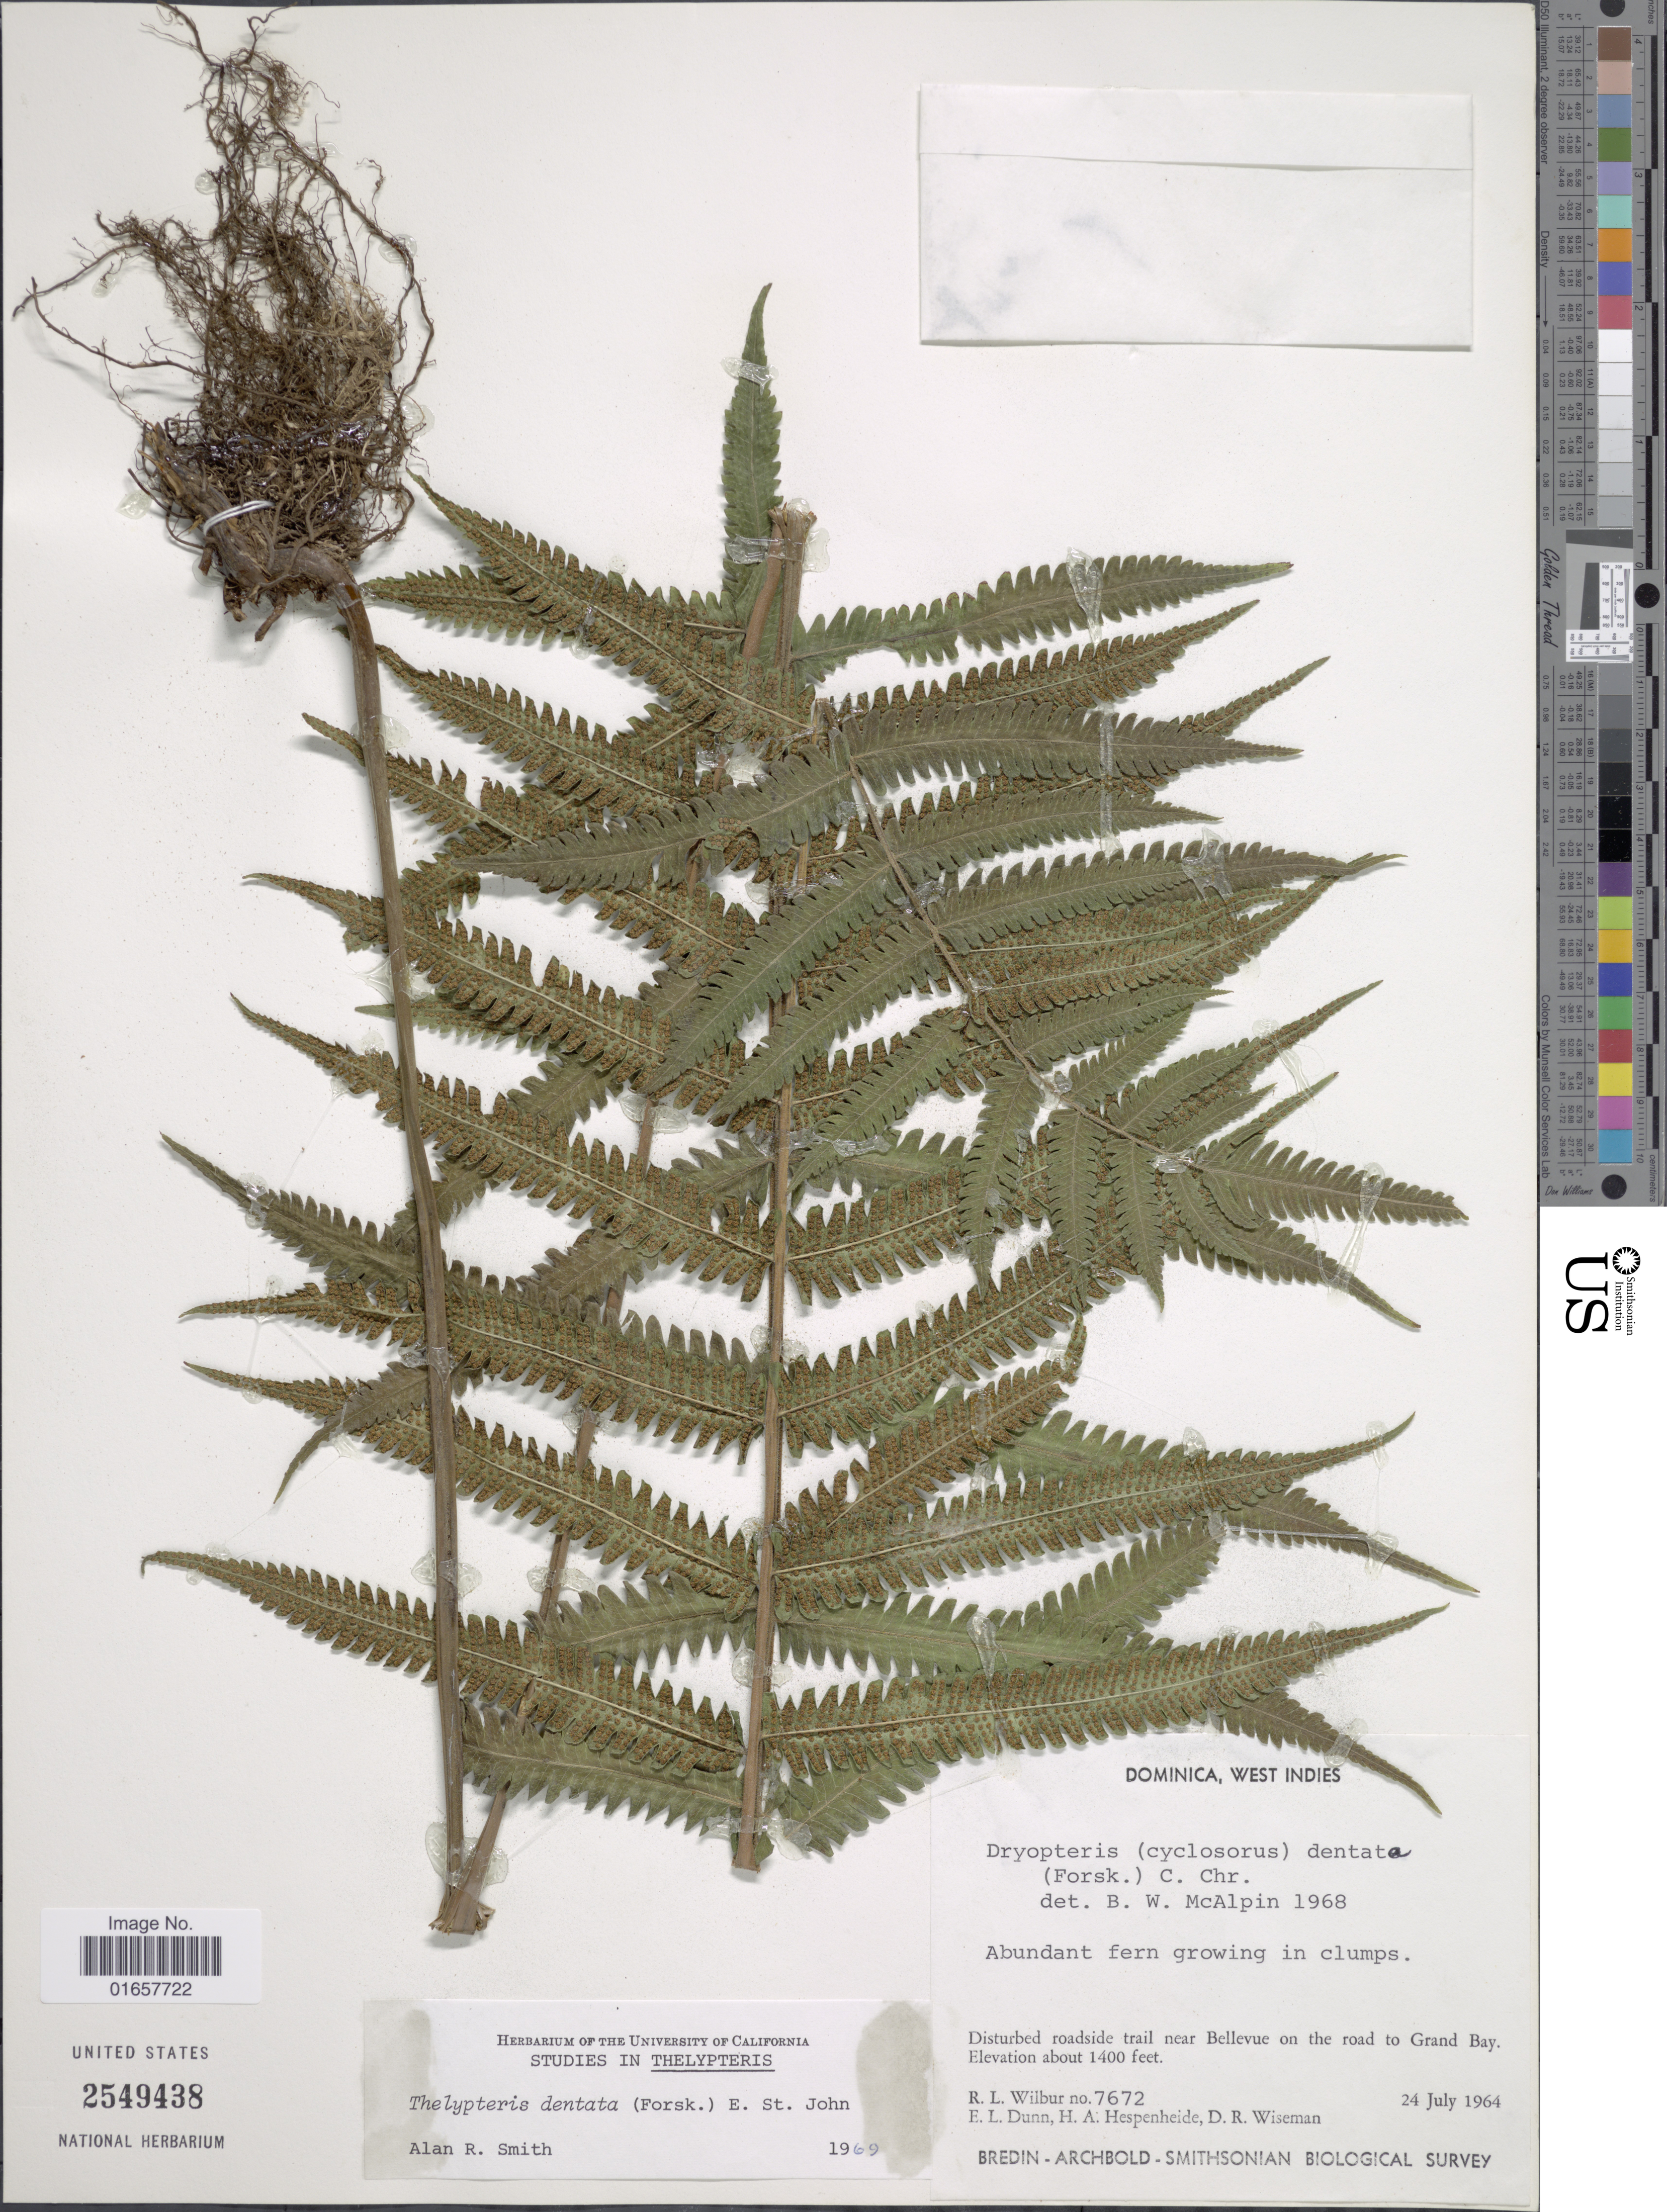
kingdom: Plantae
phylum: Tracheophyta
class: Polypodiopsida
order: Polypodiales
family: Thelypteridaceae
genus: Christella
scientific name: Christella dentata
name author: (Forssk.) Brownsey & Jermy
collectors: R. L. Wilbur, E. Dunn, H. A. Hespenheide & D. R. Wiseman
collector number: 7672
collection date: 1964-07-24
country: Dominica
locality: Dominica, West Indies, near Bellevue on the road to Grand Bay.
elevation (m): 427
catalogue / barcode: US 2549438